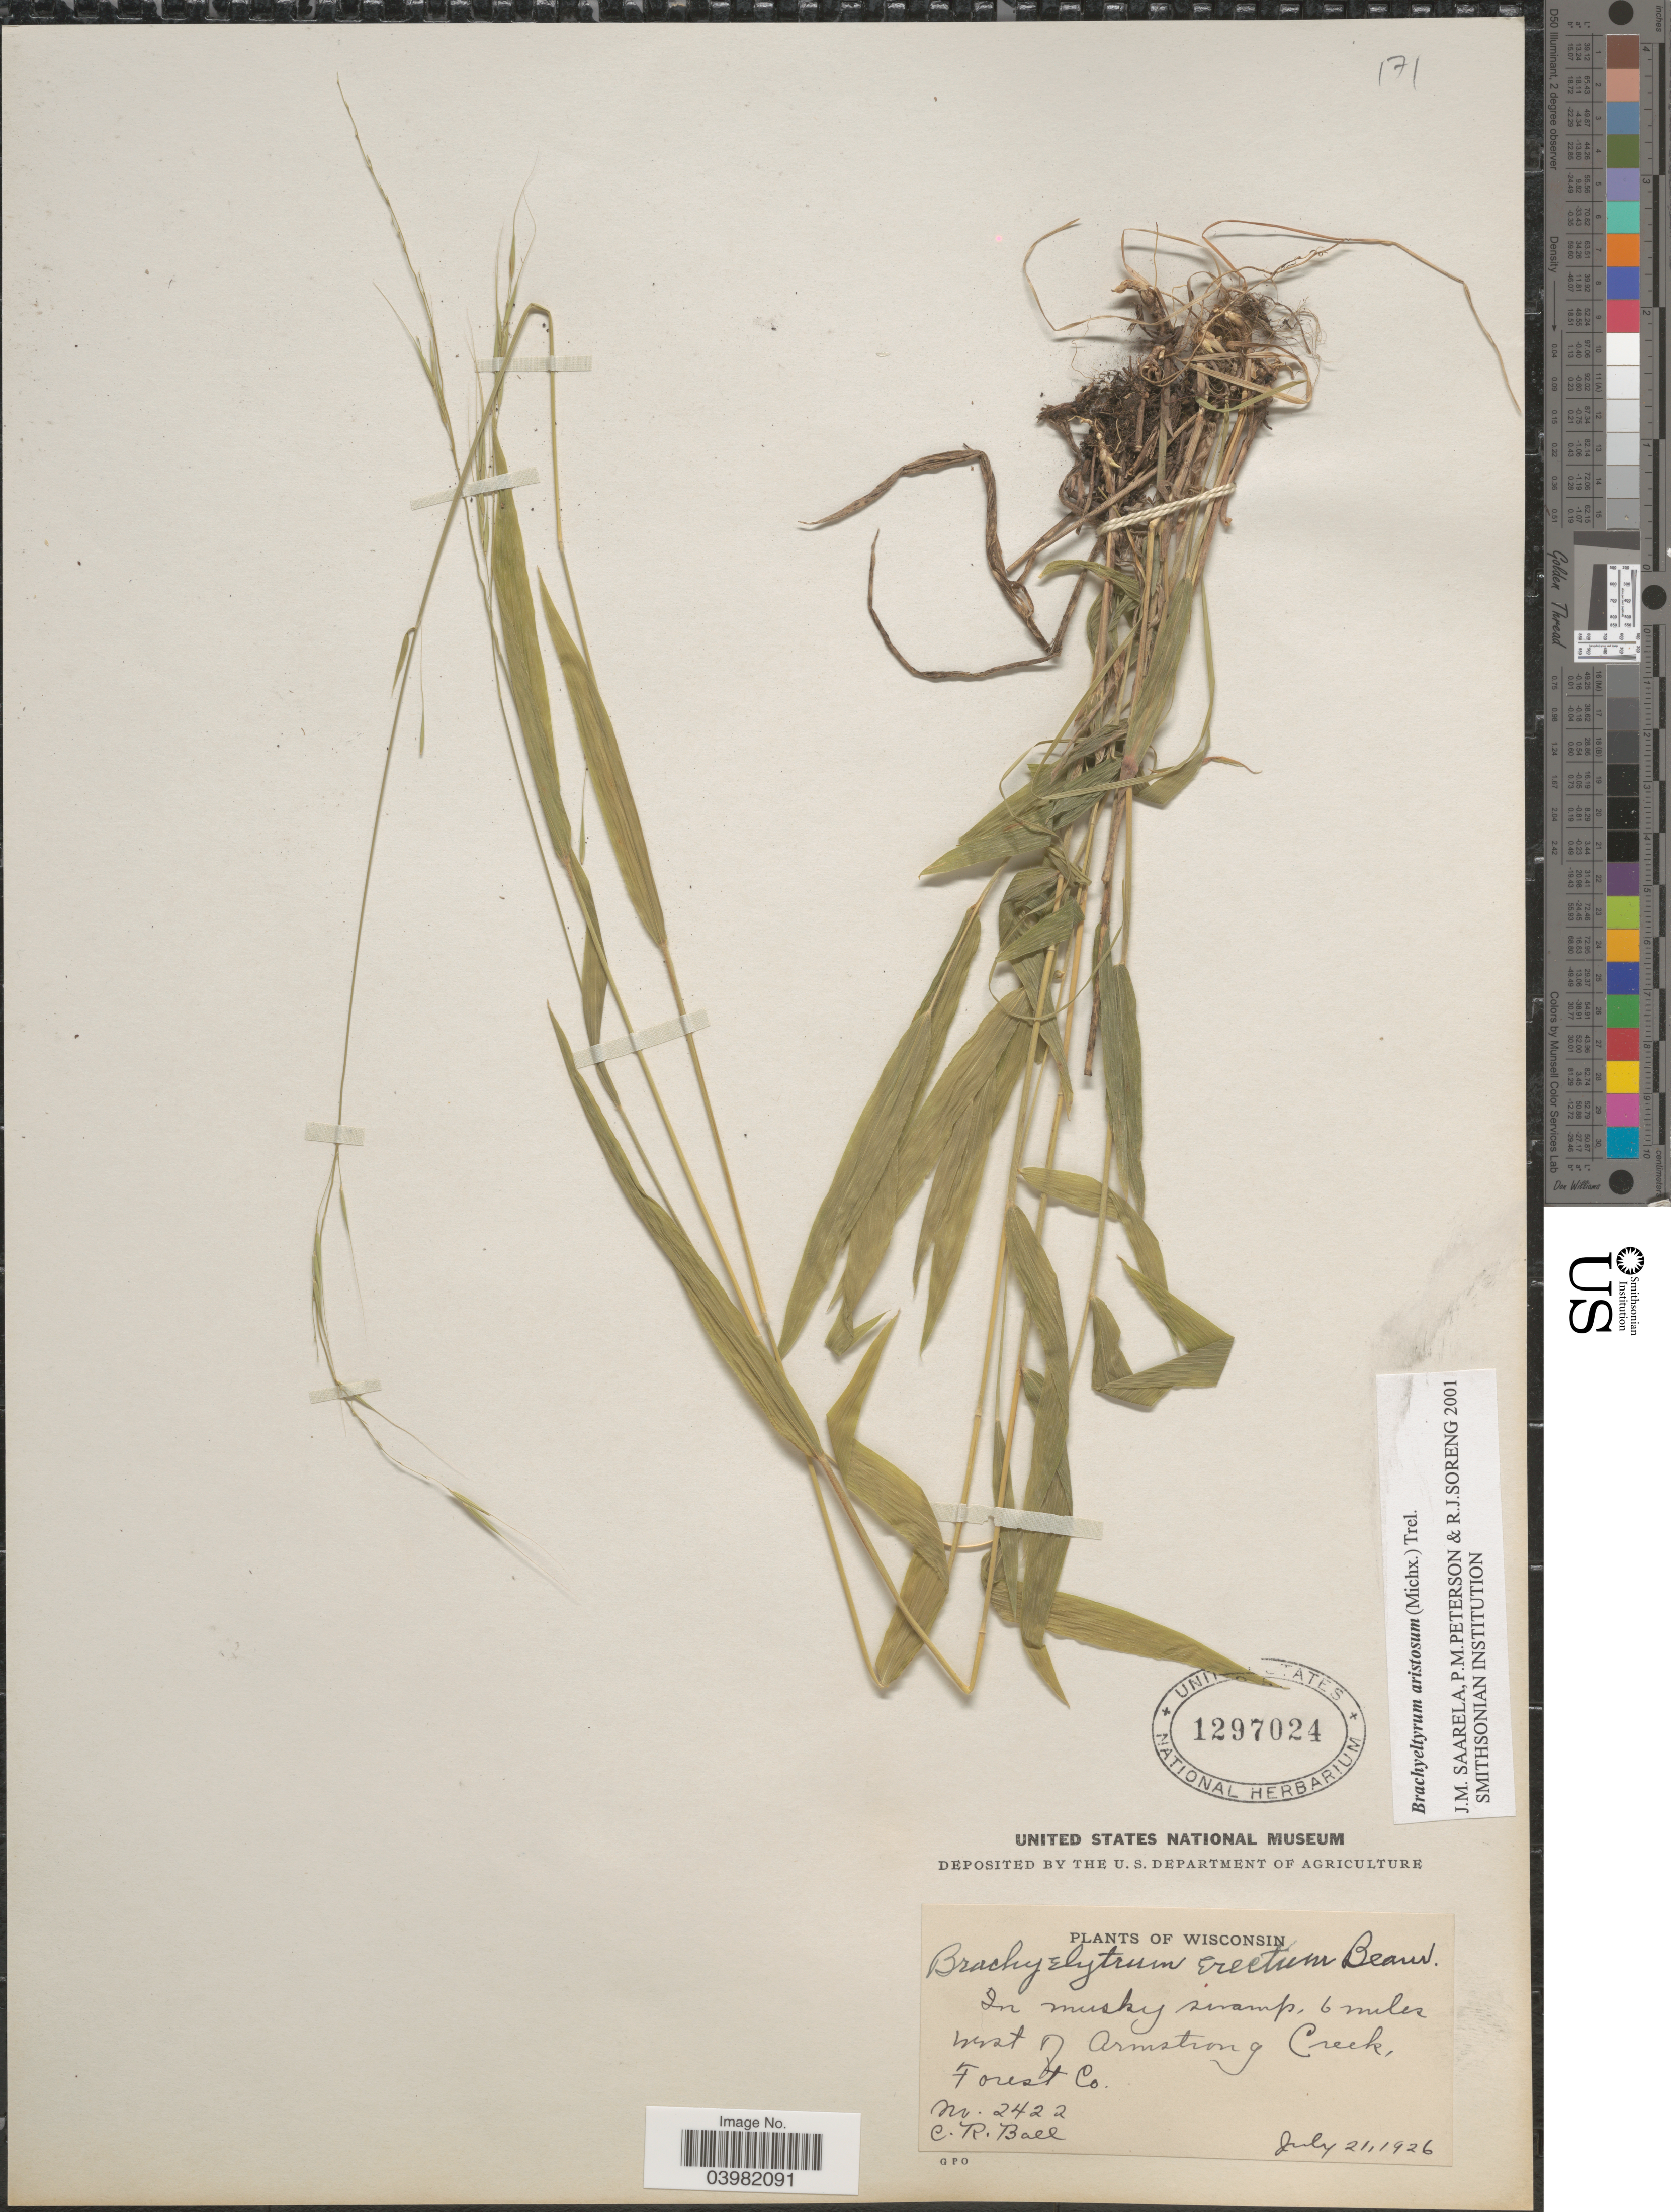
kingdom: Plantae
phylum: Tracheophyta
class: Liliopsida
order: Poales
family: Poaceae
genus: Brachyelytrum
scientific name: Brachyelytrum aristosum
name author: (Michx.) P. Beauv. ex Trel.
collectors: C. R. Ball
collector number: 2422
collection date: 1926-07-21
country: United States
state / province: Wisconsin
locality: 6 miles west of Armstrong Creek, Forest Co.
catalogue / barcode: US 1297024